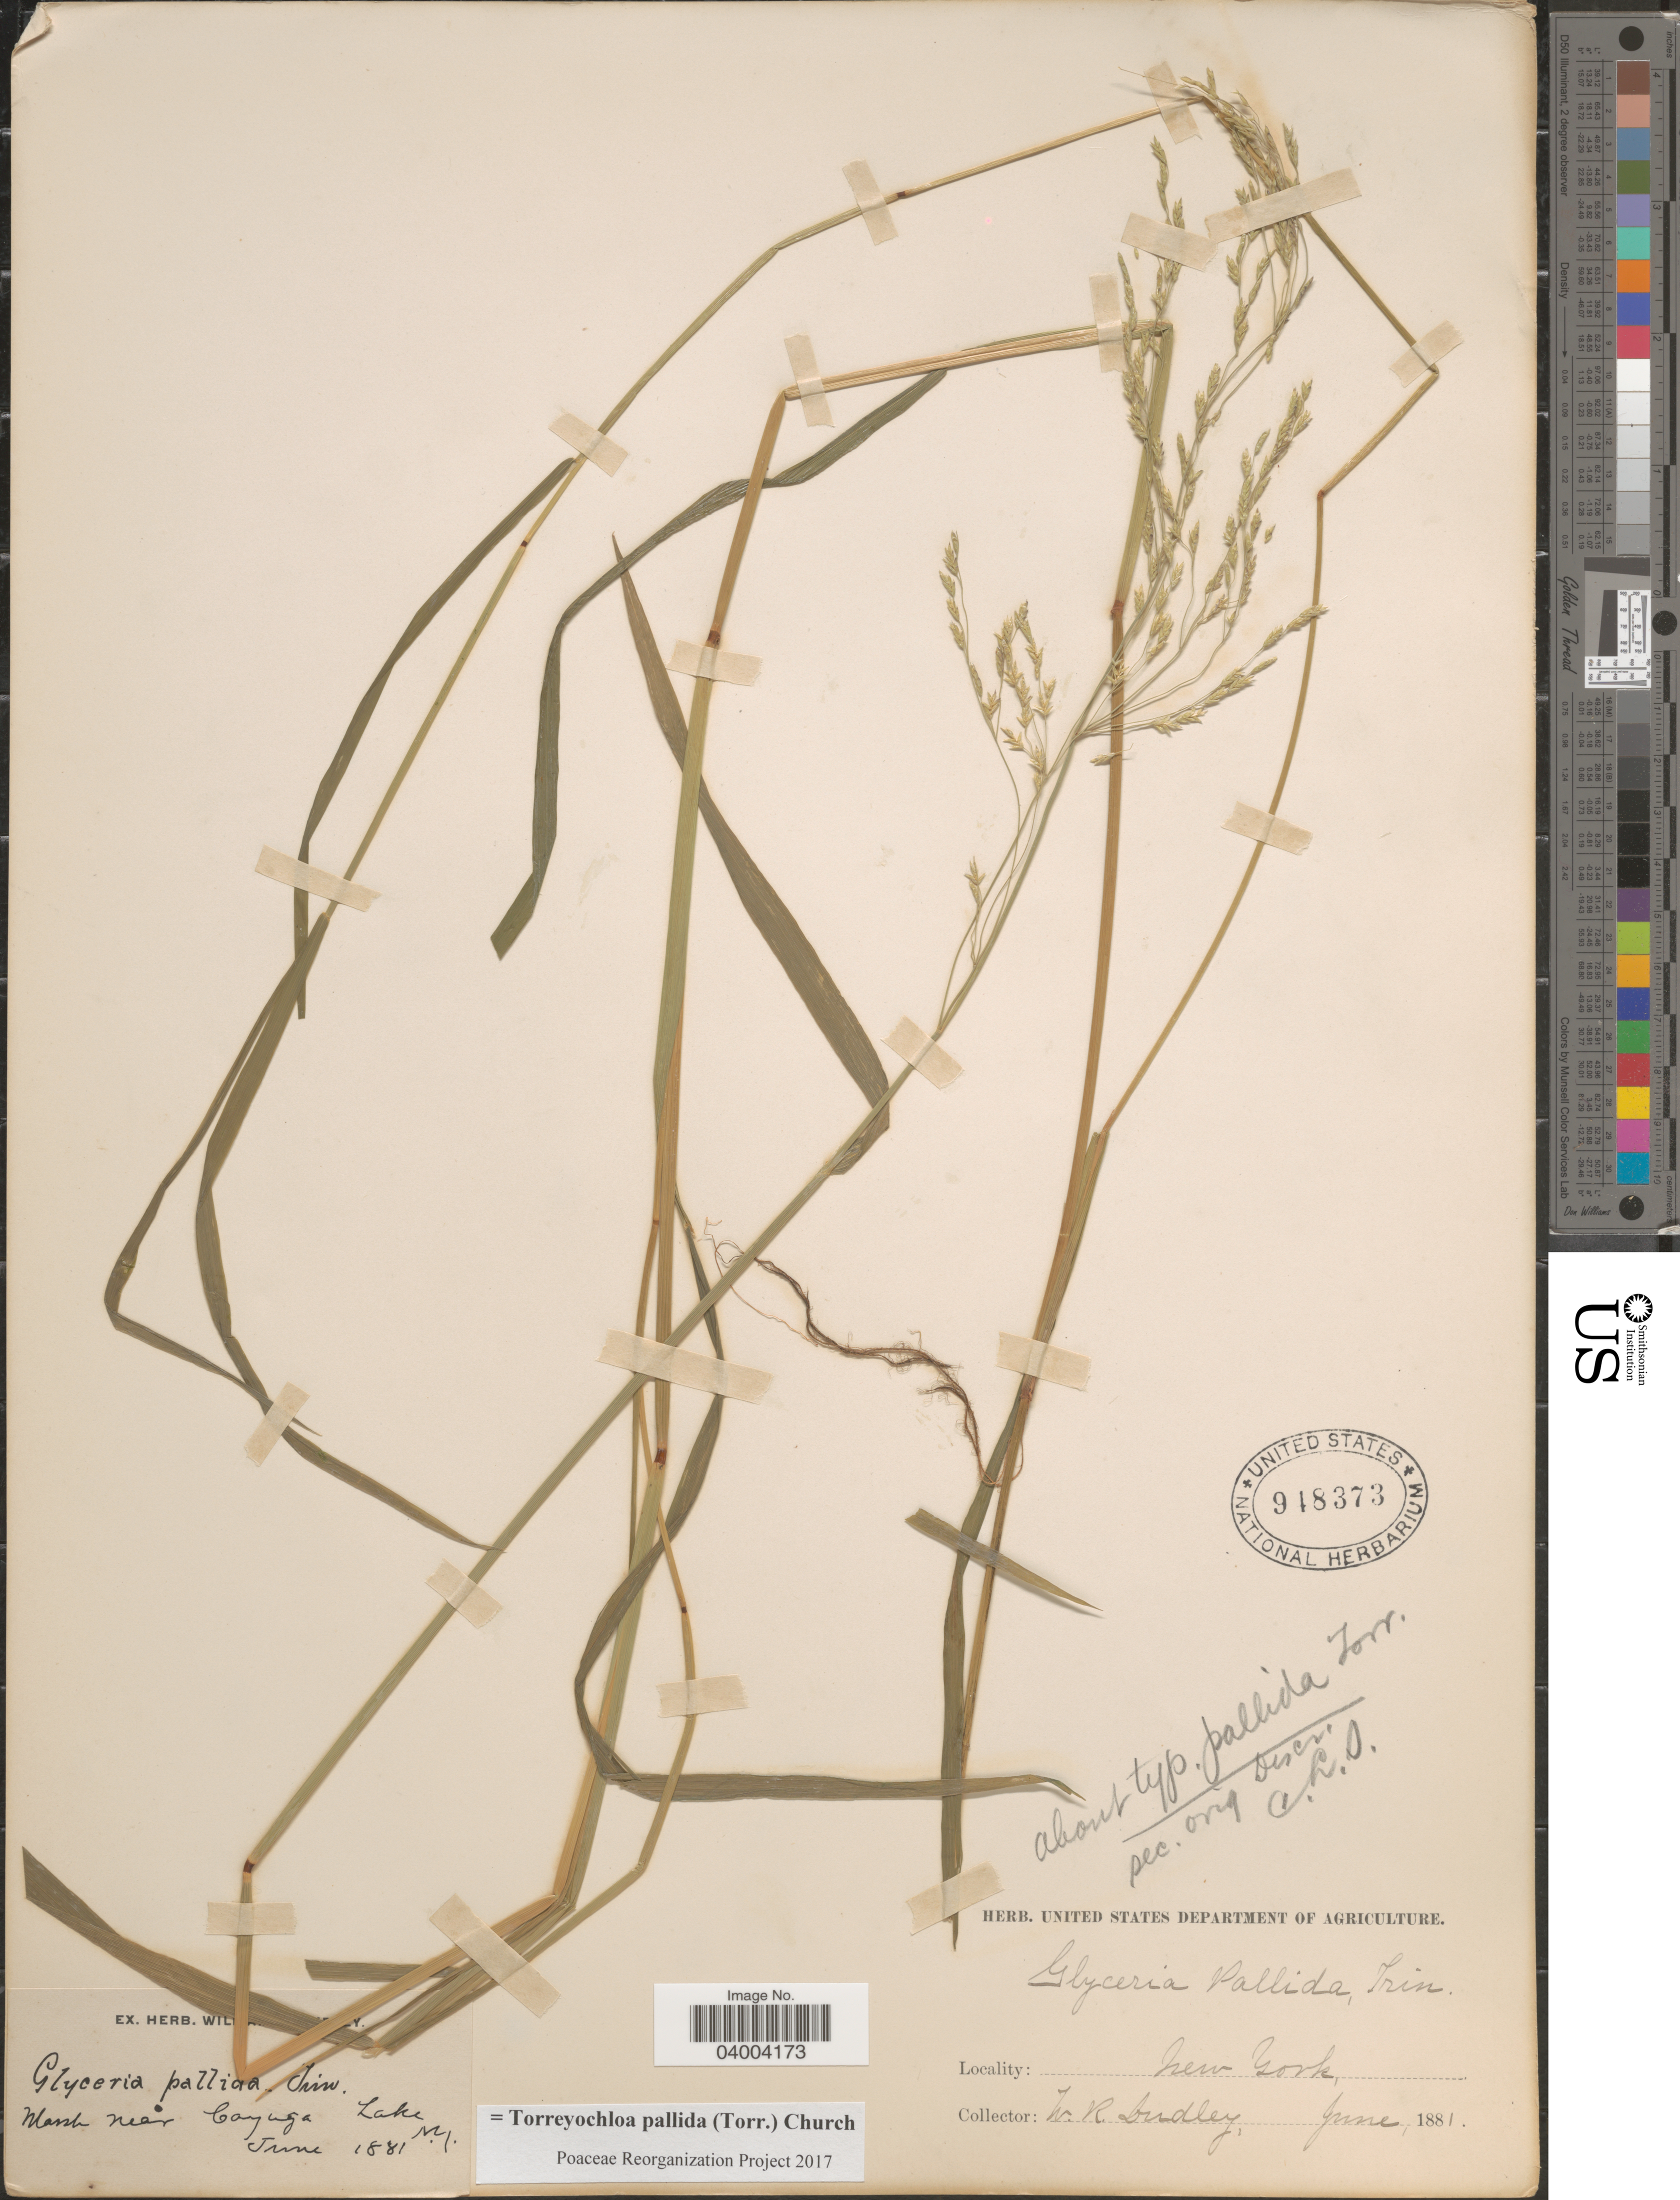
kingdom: Plantae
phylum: Tracheophyta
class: Liliopsida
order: Poales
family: Poaceae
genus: Torreyochloa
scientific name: Torreyochloa pallida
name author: (Torr.) G.L. Church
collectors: W. Dudley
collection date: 1881-05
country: United States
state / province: New York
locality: Marsh near Cayuga Lake.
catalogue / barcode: US 948373